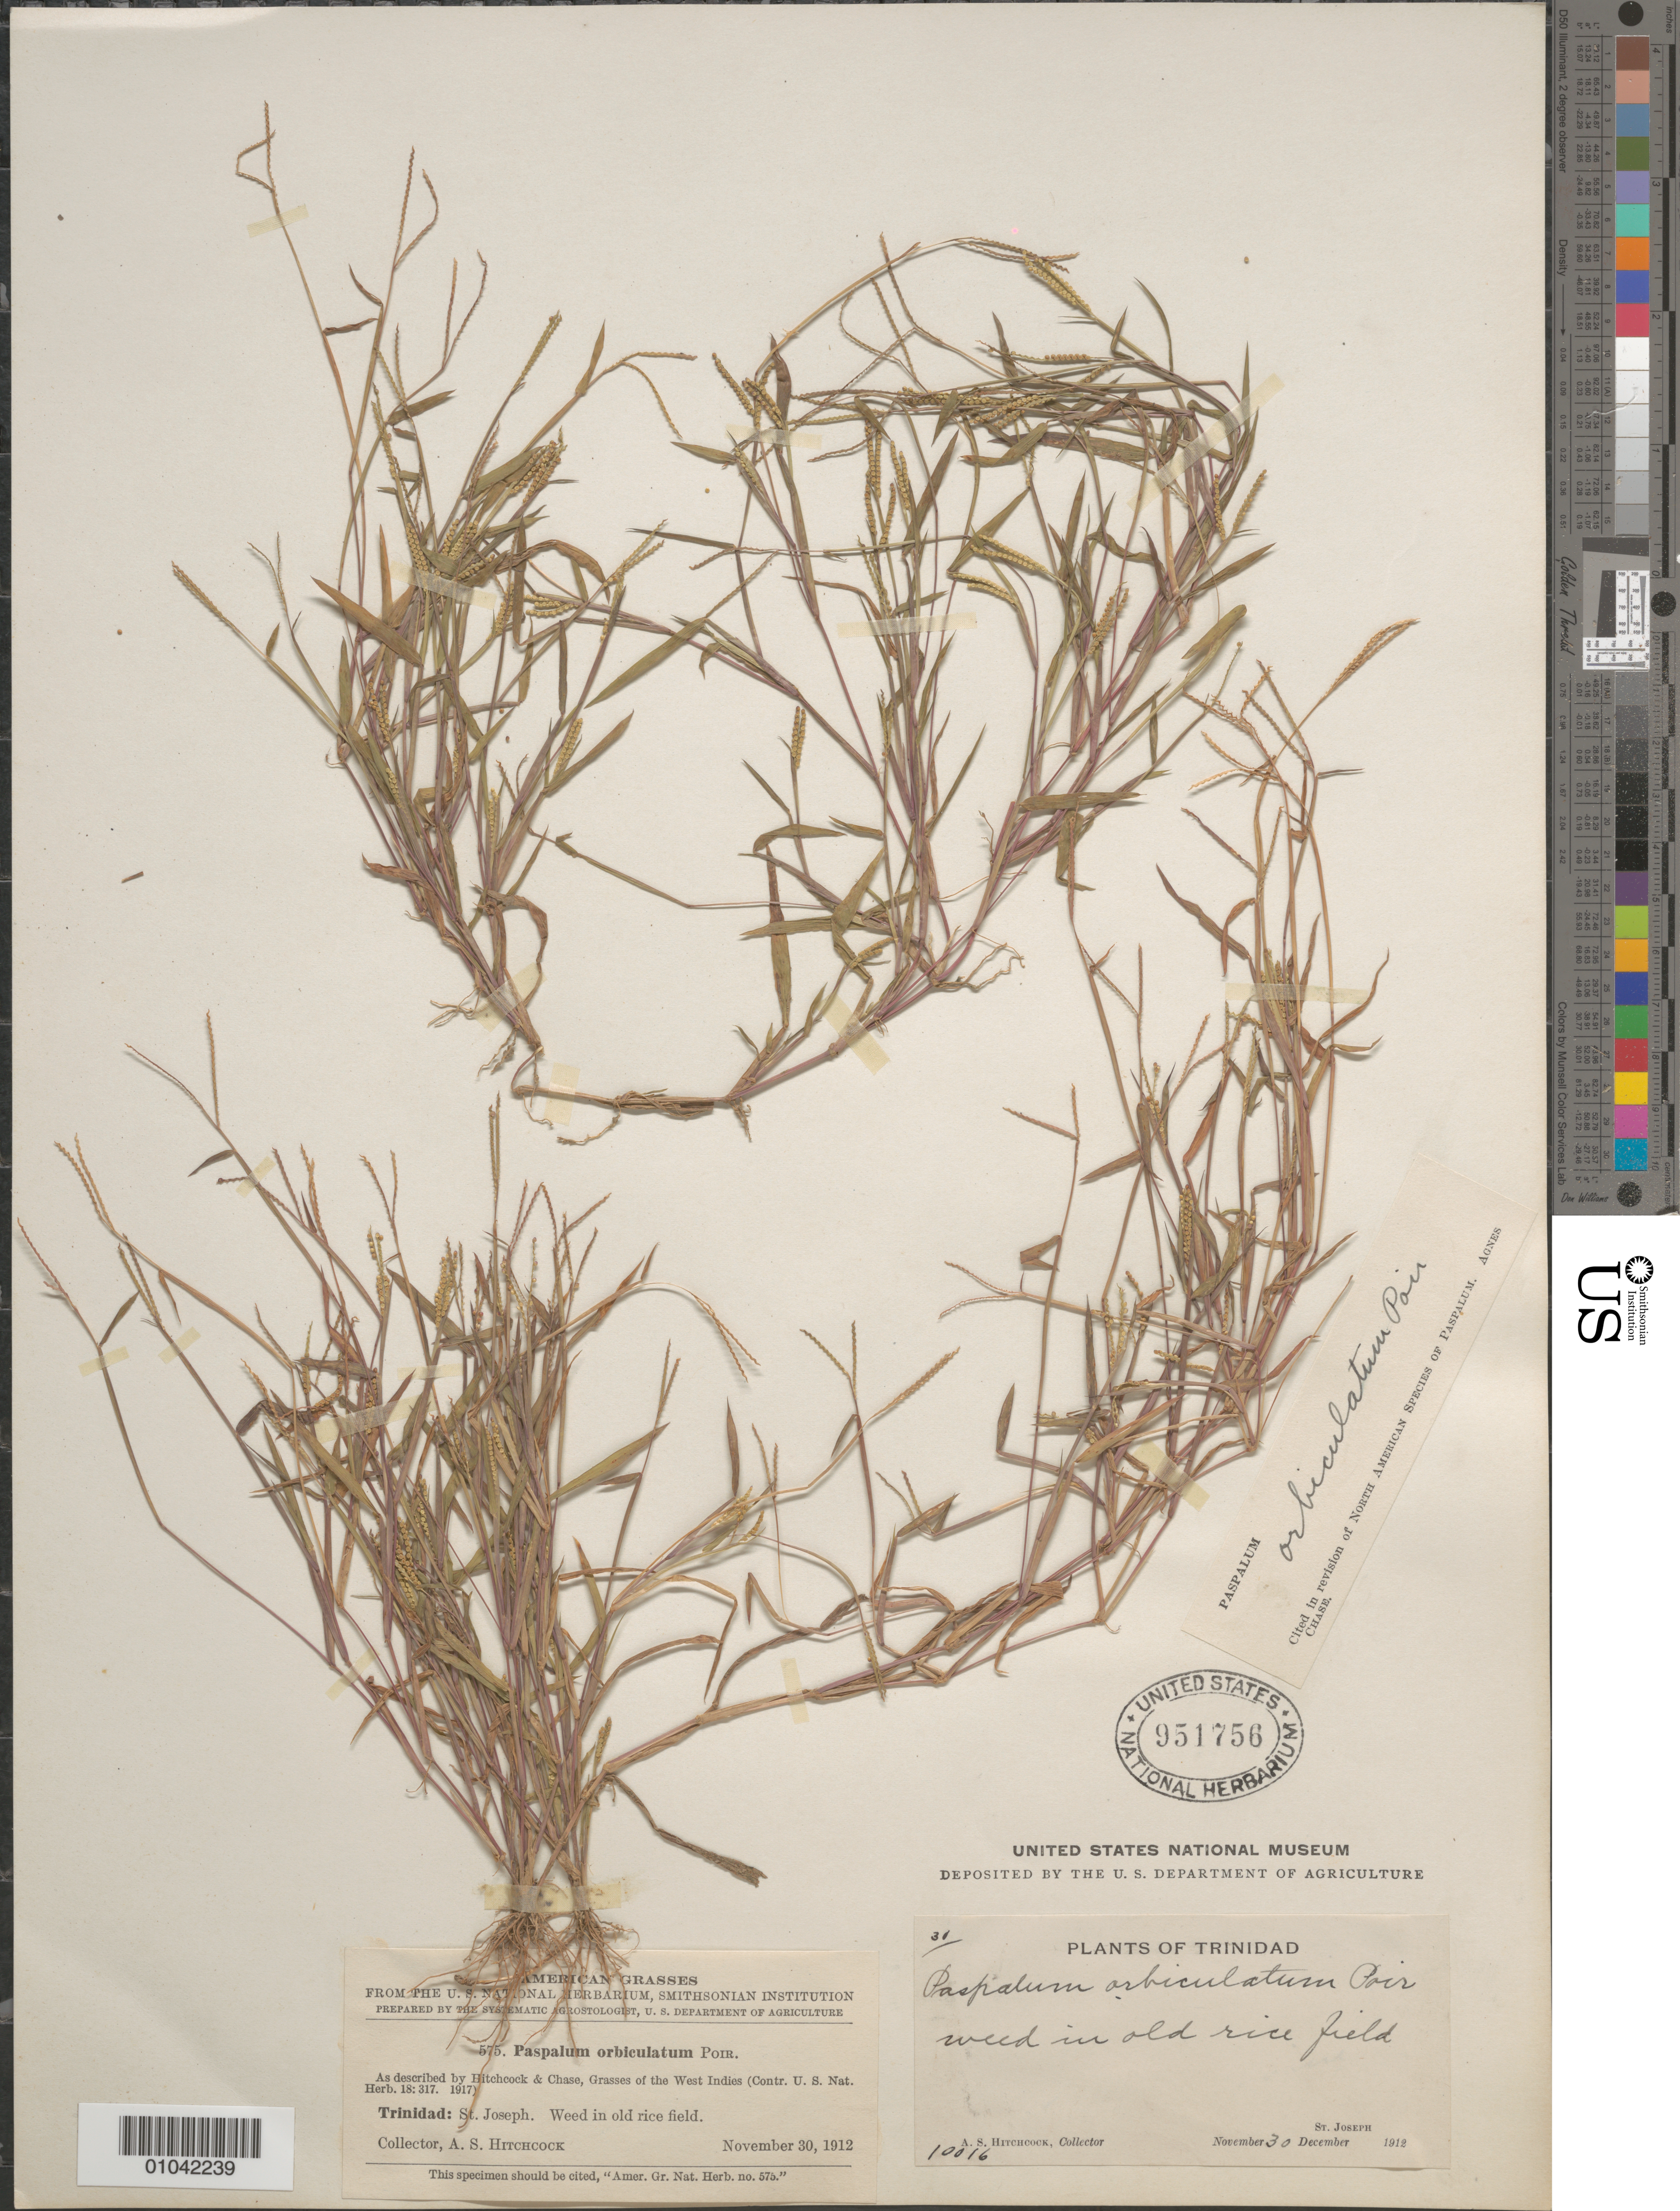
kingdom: Plantae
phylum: Tracheophyta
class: Liliopsida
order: Poales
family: Poaceae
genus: Paspalum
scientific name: Paspalum orbiculatum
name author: Poir.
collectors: A. S. Hitchcock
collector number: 10016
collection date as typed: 30 Nov 1912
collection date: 1912-11-30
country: Trinidad and Tobago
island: Trinidad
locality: St. Joseph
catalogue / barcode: US 951756